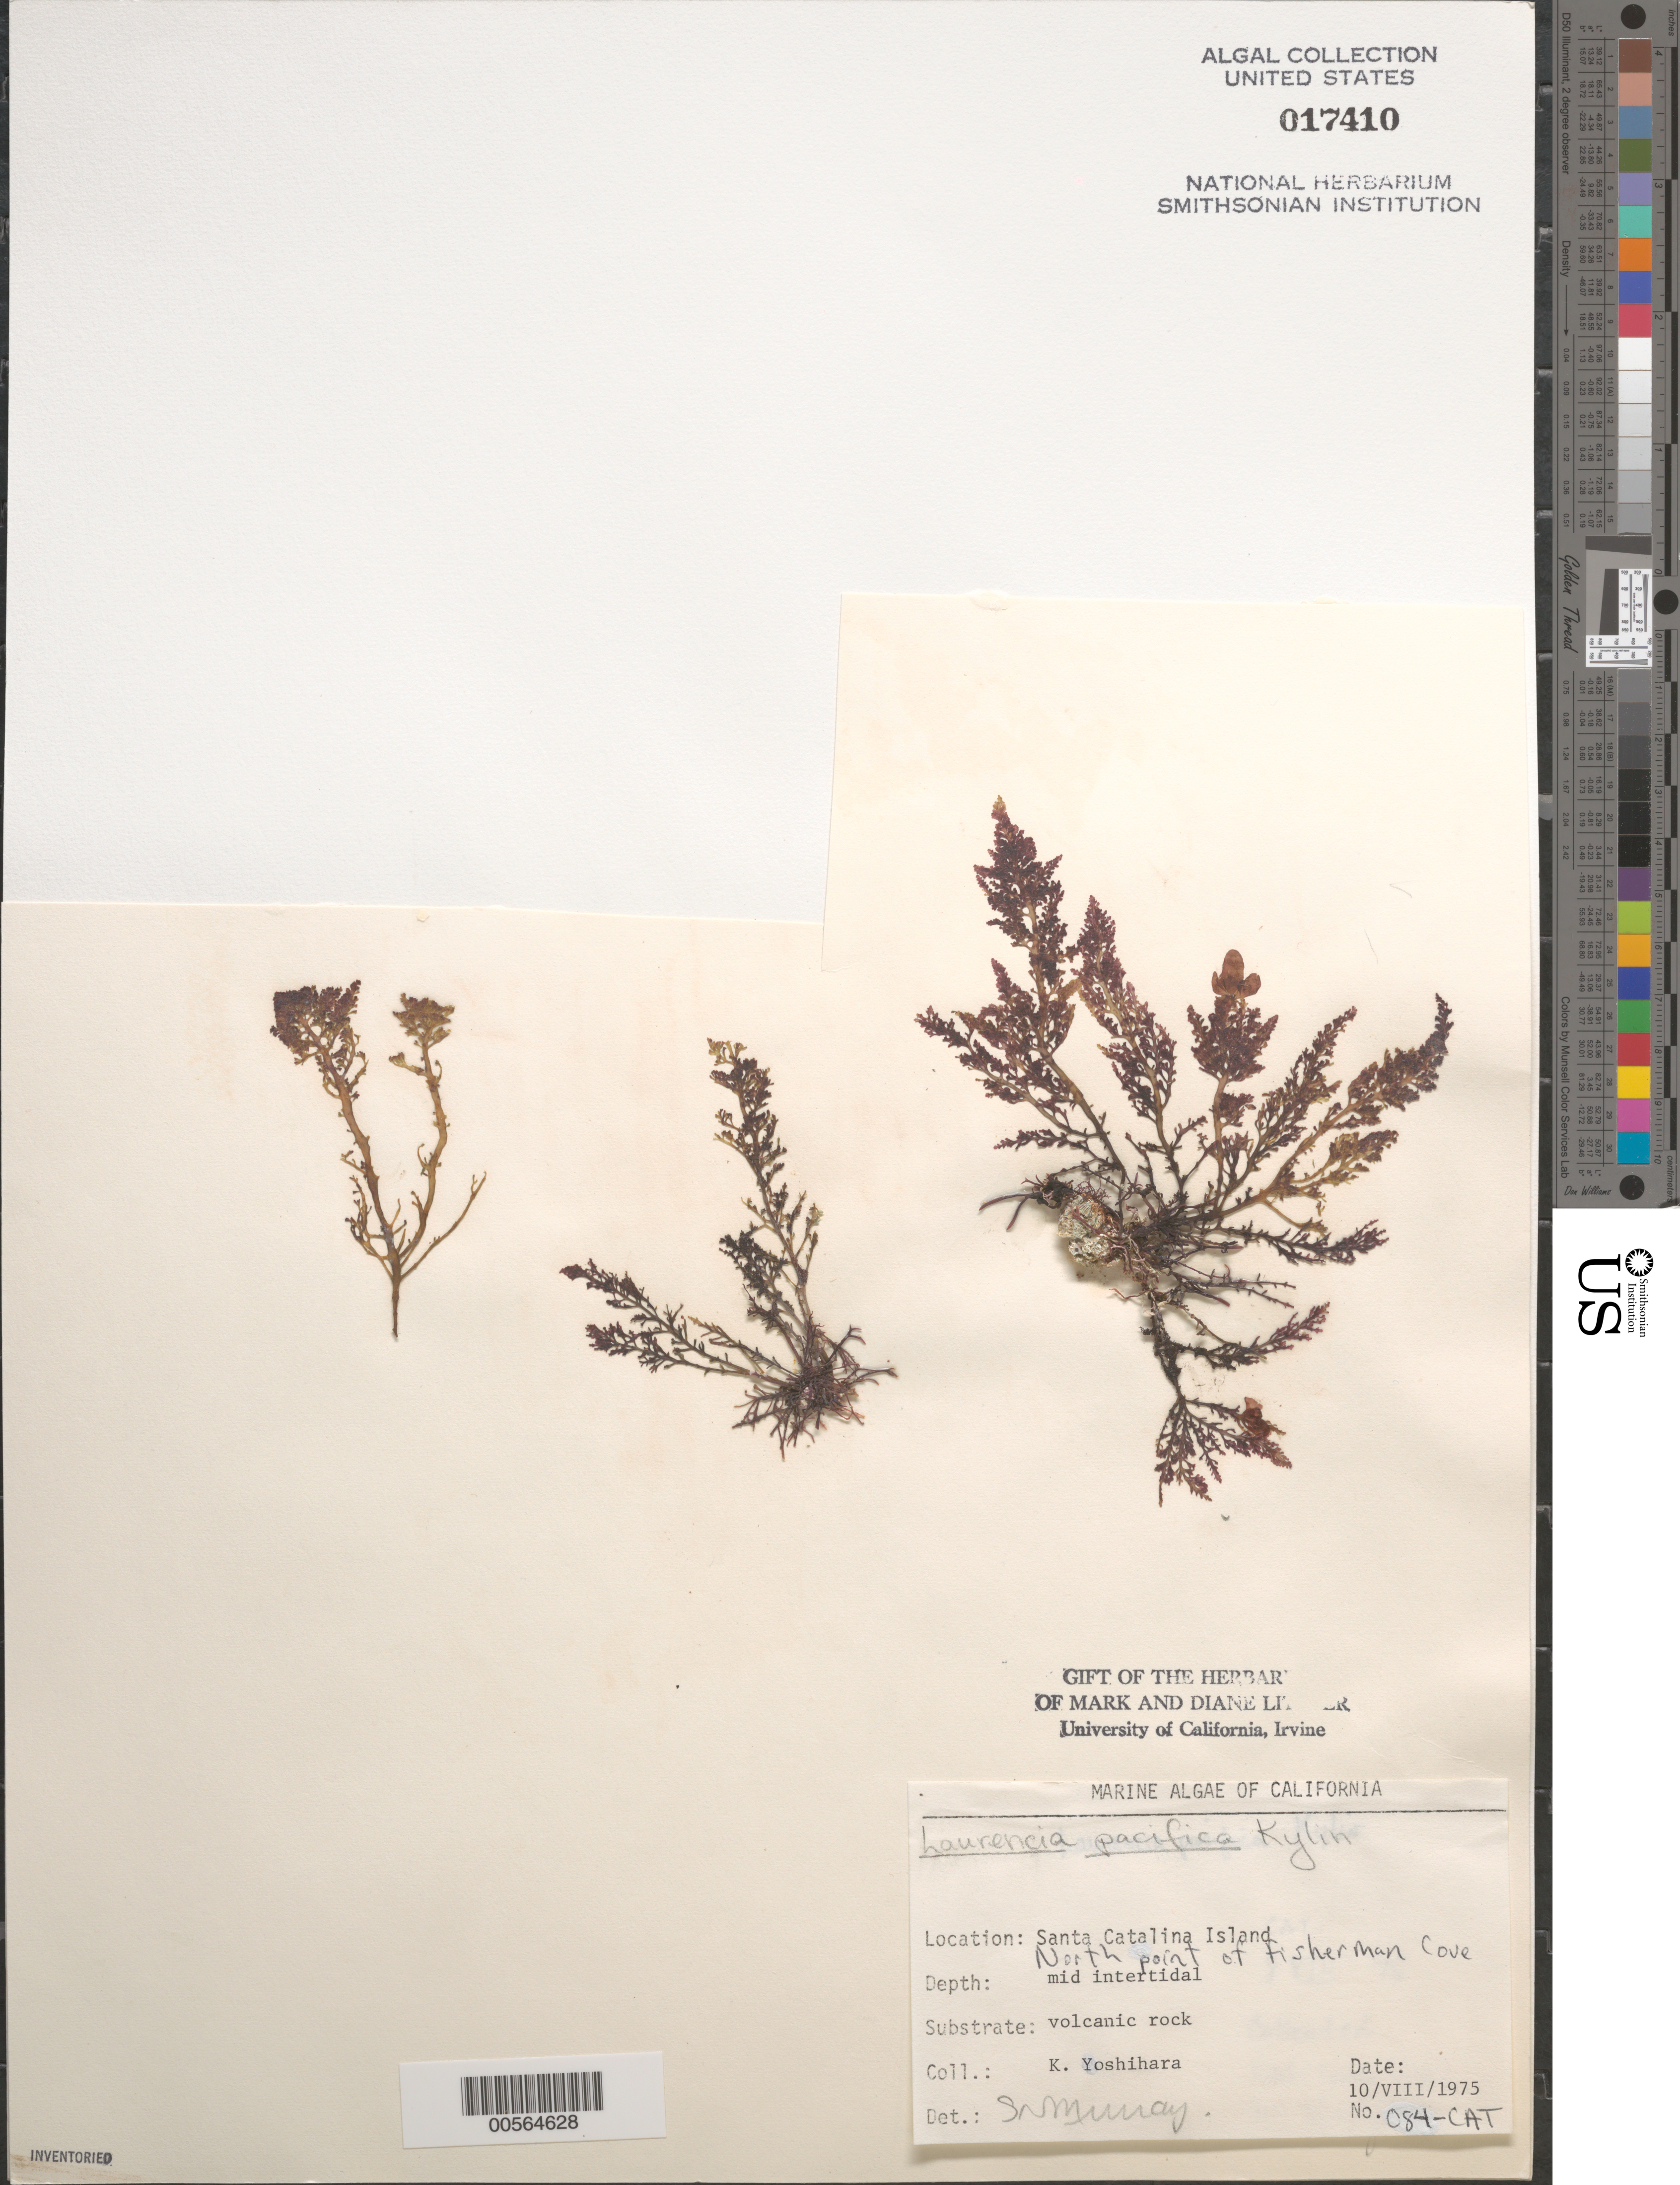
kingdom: Plantae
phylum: Rhodophyta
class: Florideophyceae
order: Ceramiales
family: Rhodomelaceae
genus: Laurencia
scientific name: Laurencia pacifica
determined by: Murray, S. N.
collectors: K. Yoshihara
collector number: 084-cat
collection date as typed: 10 Aug 1975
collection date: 1975-08-10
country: United States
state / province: California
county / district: Los Angeles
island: Santa Catalina Island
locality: Fishermen Cove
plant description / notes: BLM-SOCALBIGHT Rocky Intertidal Survey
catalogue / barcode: US 17410